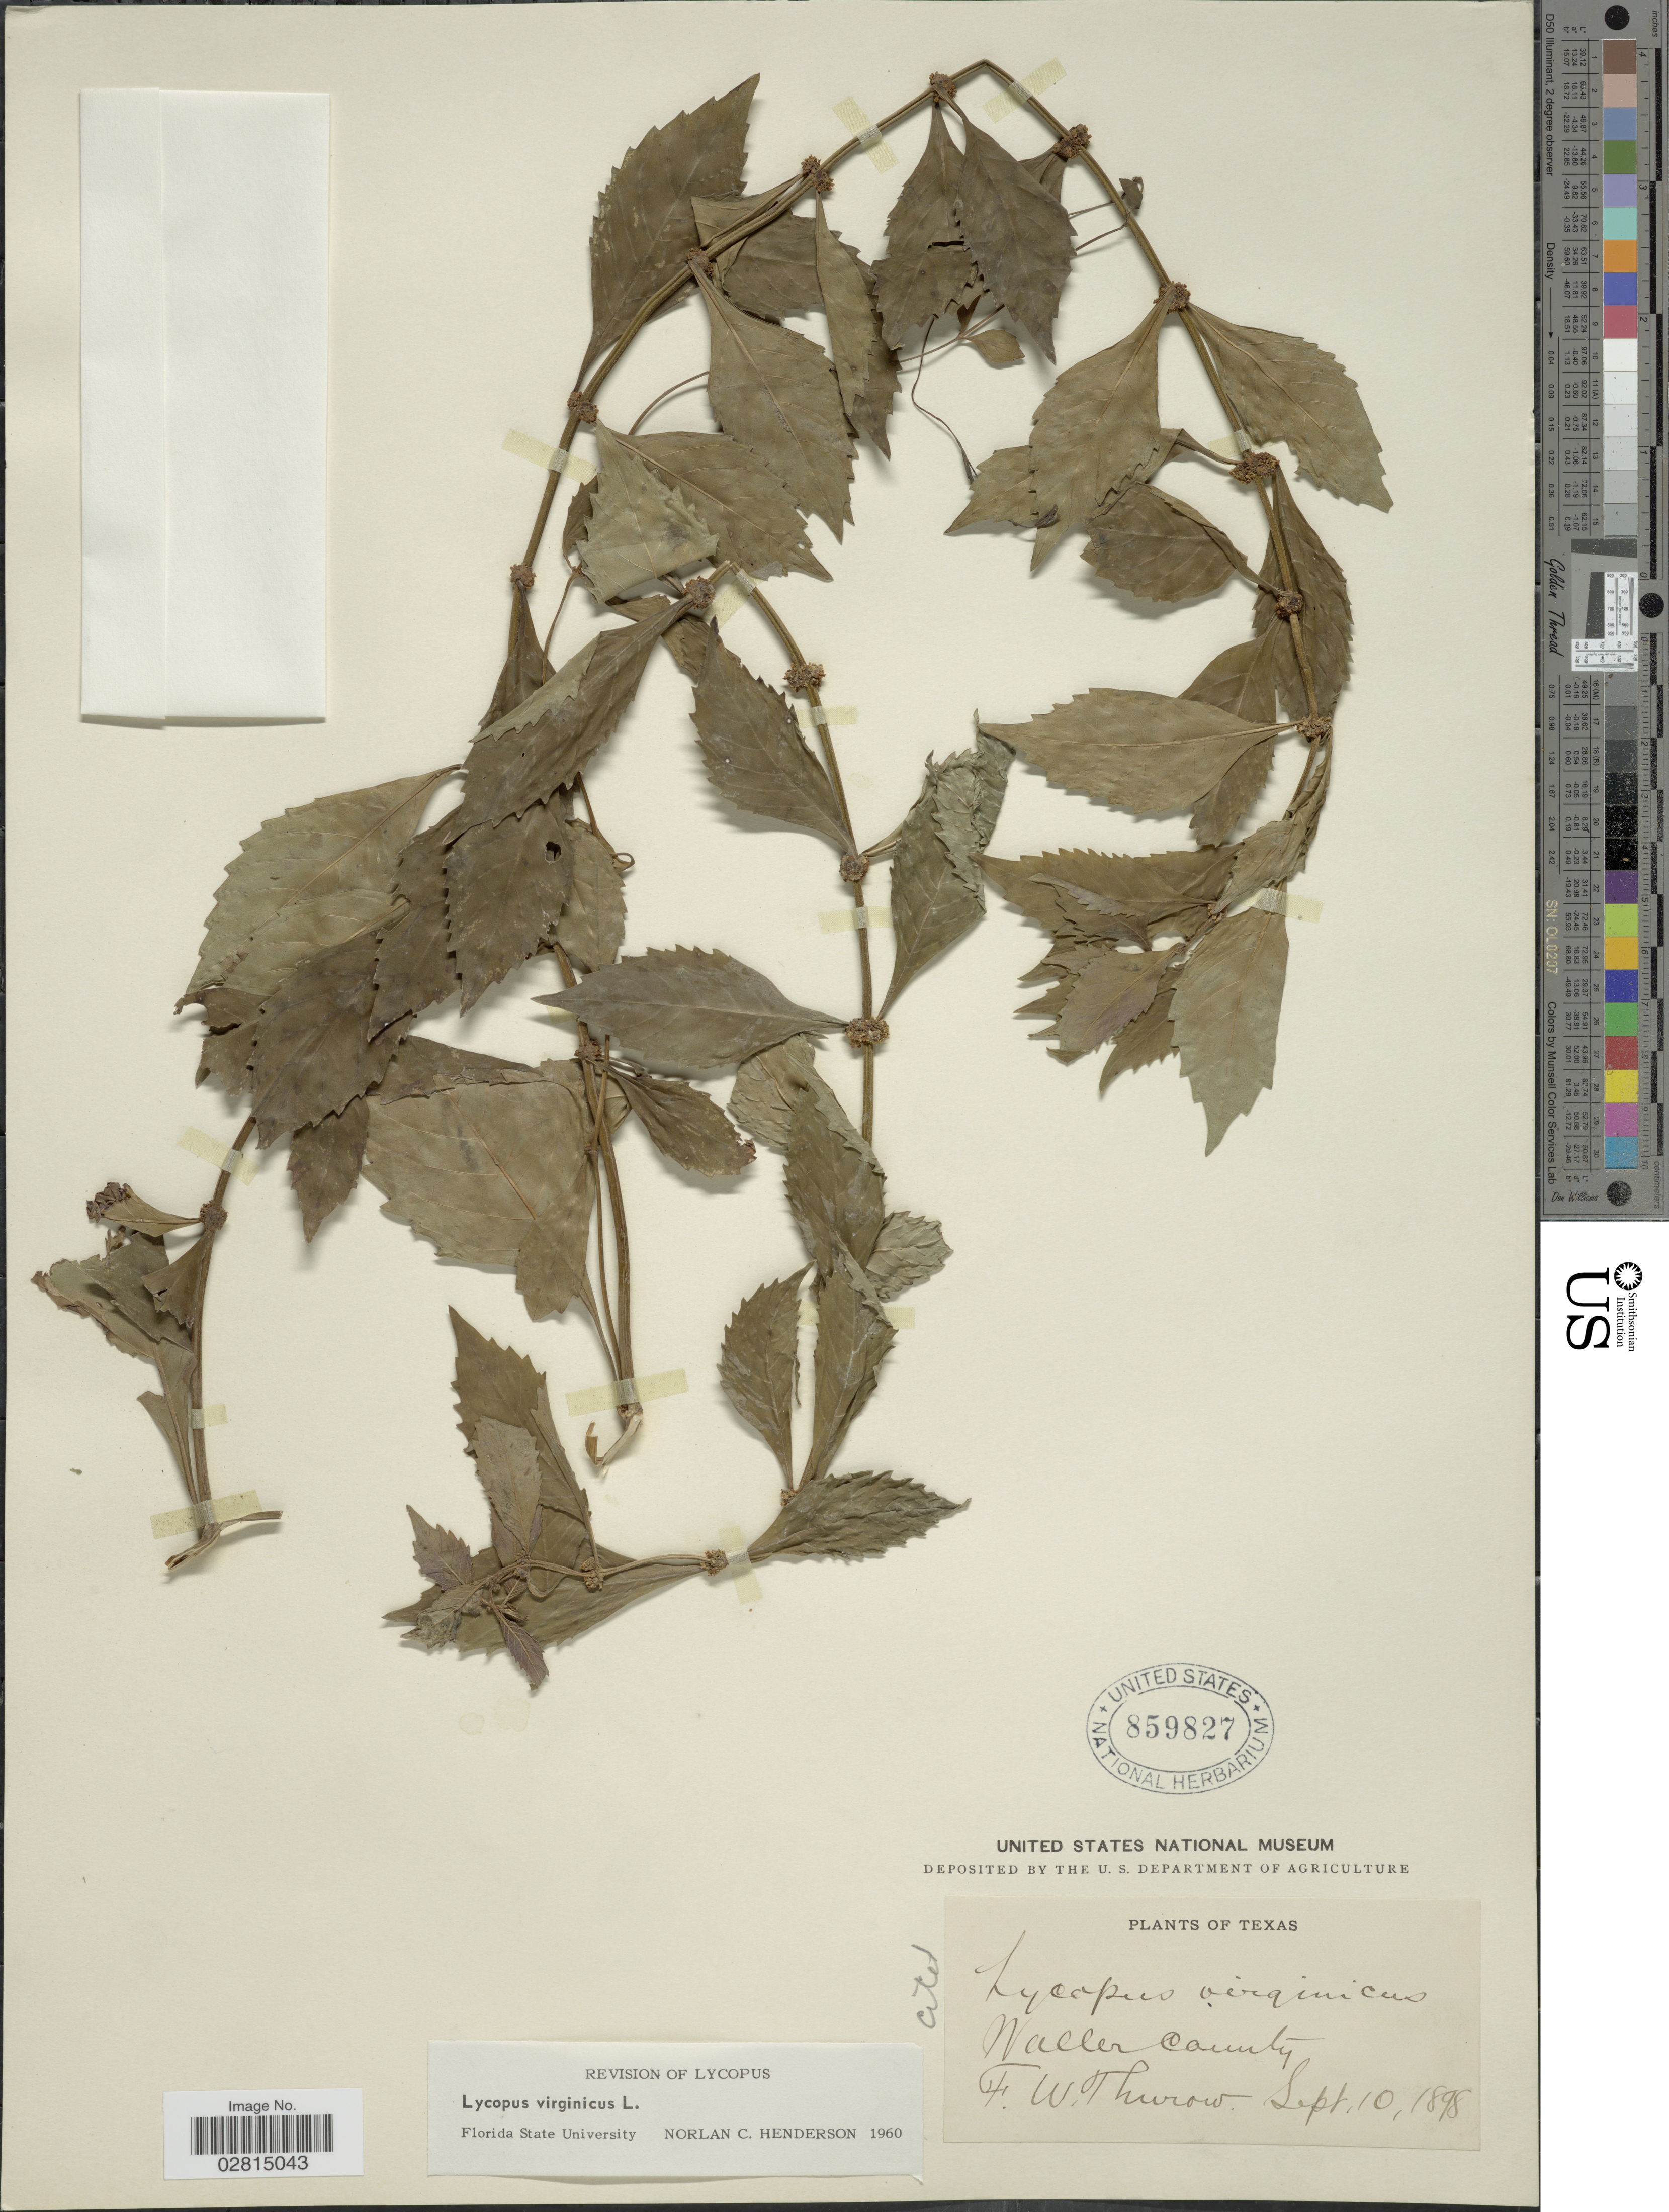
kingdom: Plantae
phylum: Tracheophyta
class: Magnoliopsida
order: Lamiales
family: Lamiaceae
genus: Lycopus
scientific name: Lycopus virginicus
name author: L.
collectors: F. W. Thurow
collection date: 1898-09-10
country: United States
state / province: Texas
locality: Waller County.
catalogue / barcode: US 859827